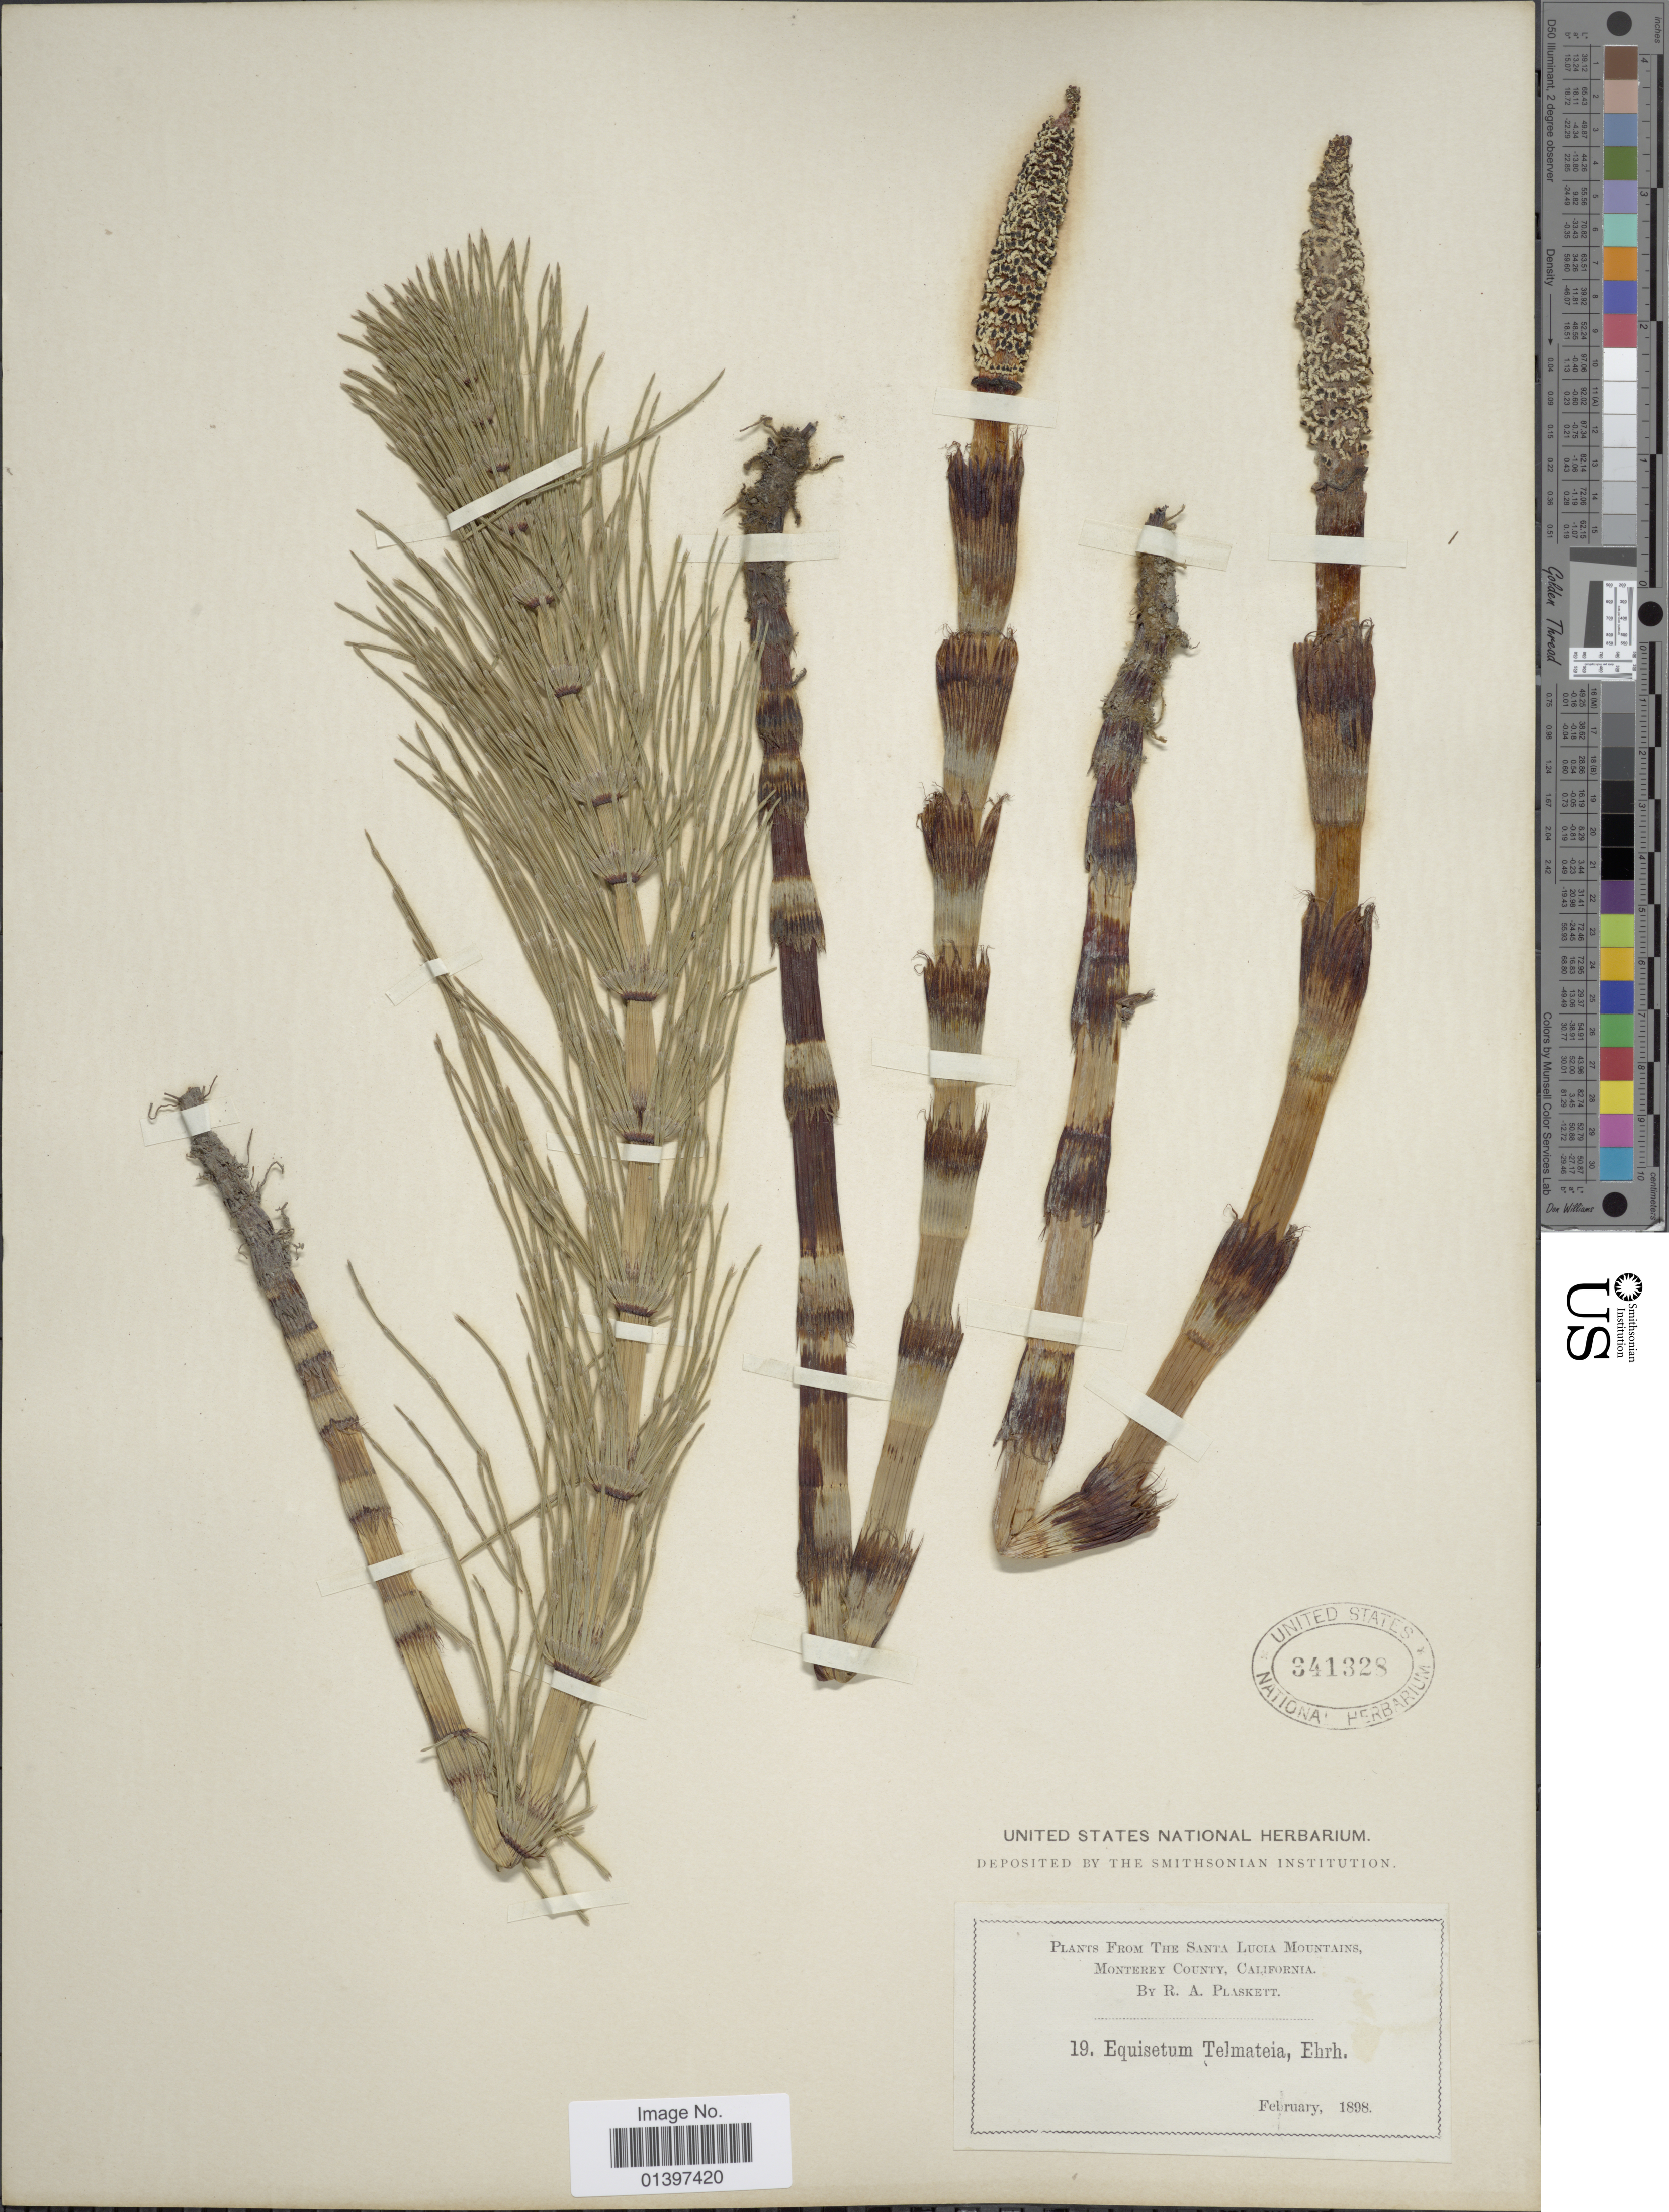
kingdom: Plantae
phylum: Tracheophyta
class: Polypodiopsida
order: Equisetales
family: Equisetaceae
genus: Equisetum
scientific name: Equisetum telmateia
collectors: R. Plaskett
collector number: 19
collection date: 1898-02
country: United States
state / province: California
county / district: Monterey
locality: Santa Lucia Mountains, Monterey County, California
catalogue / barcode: US 341328